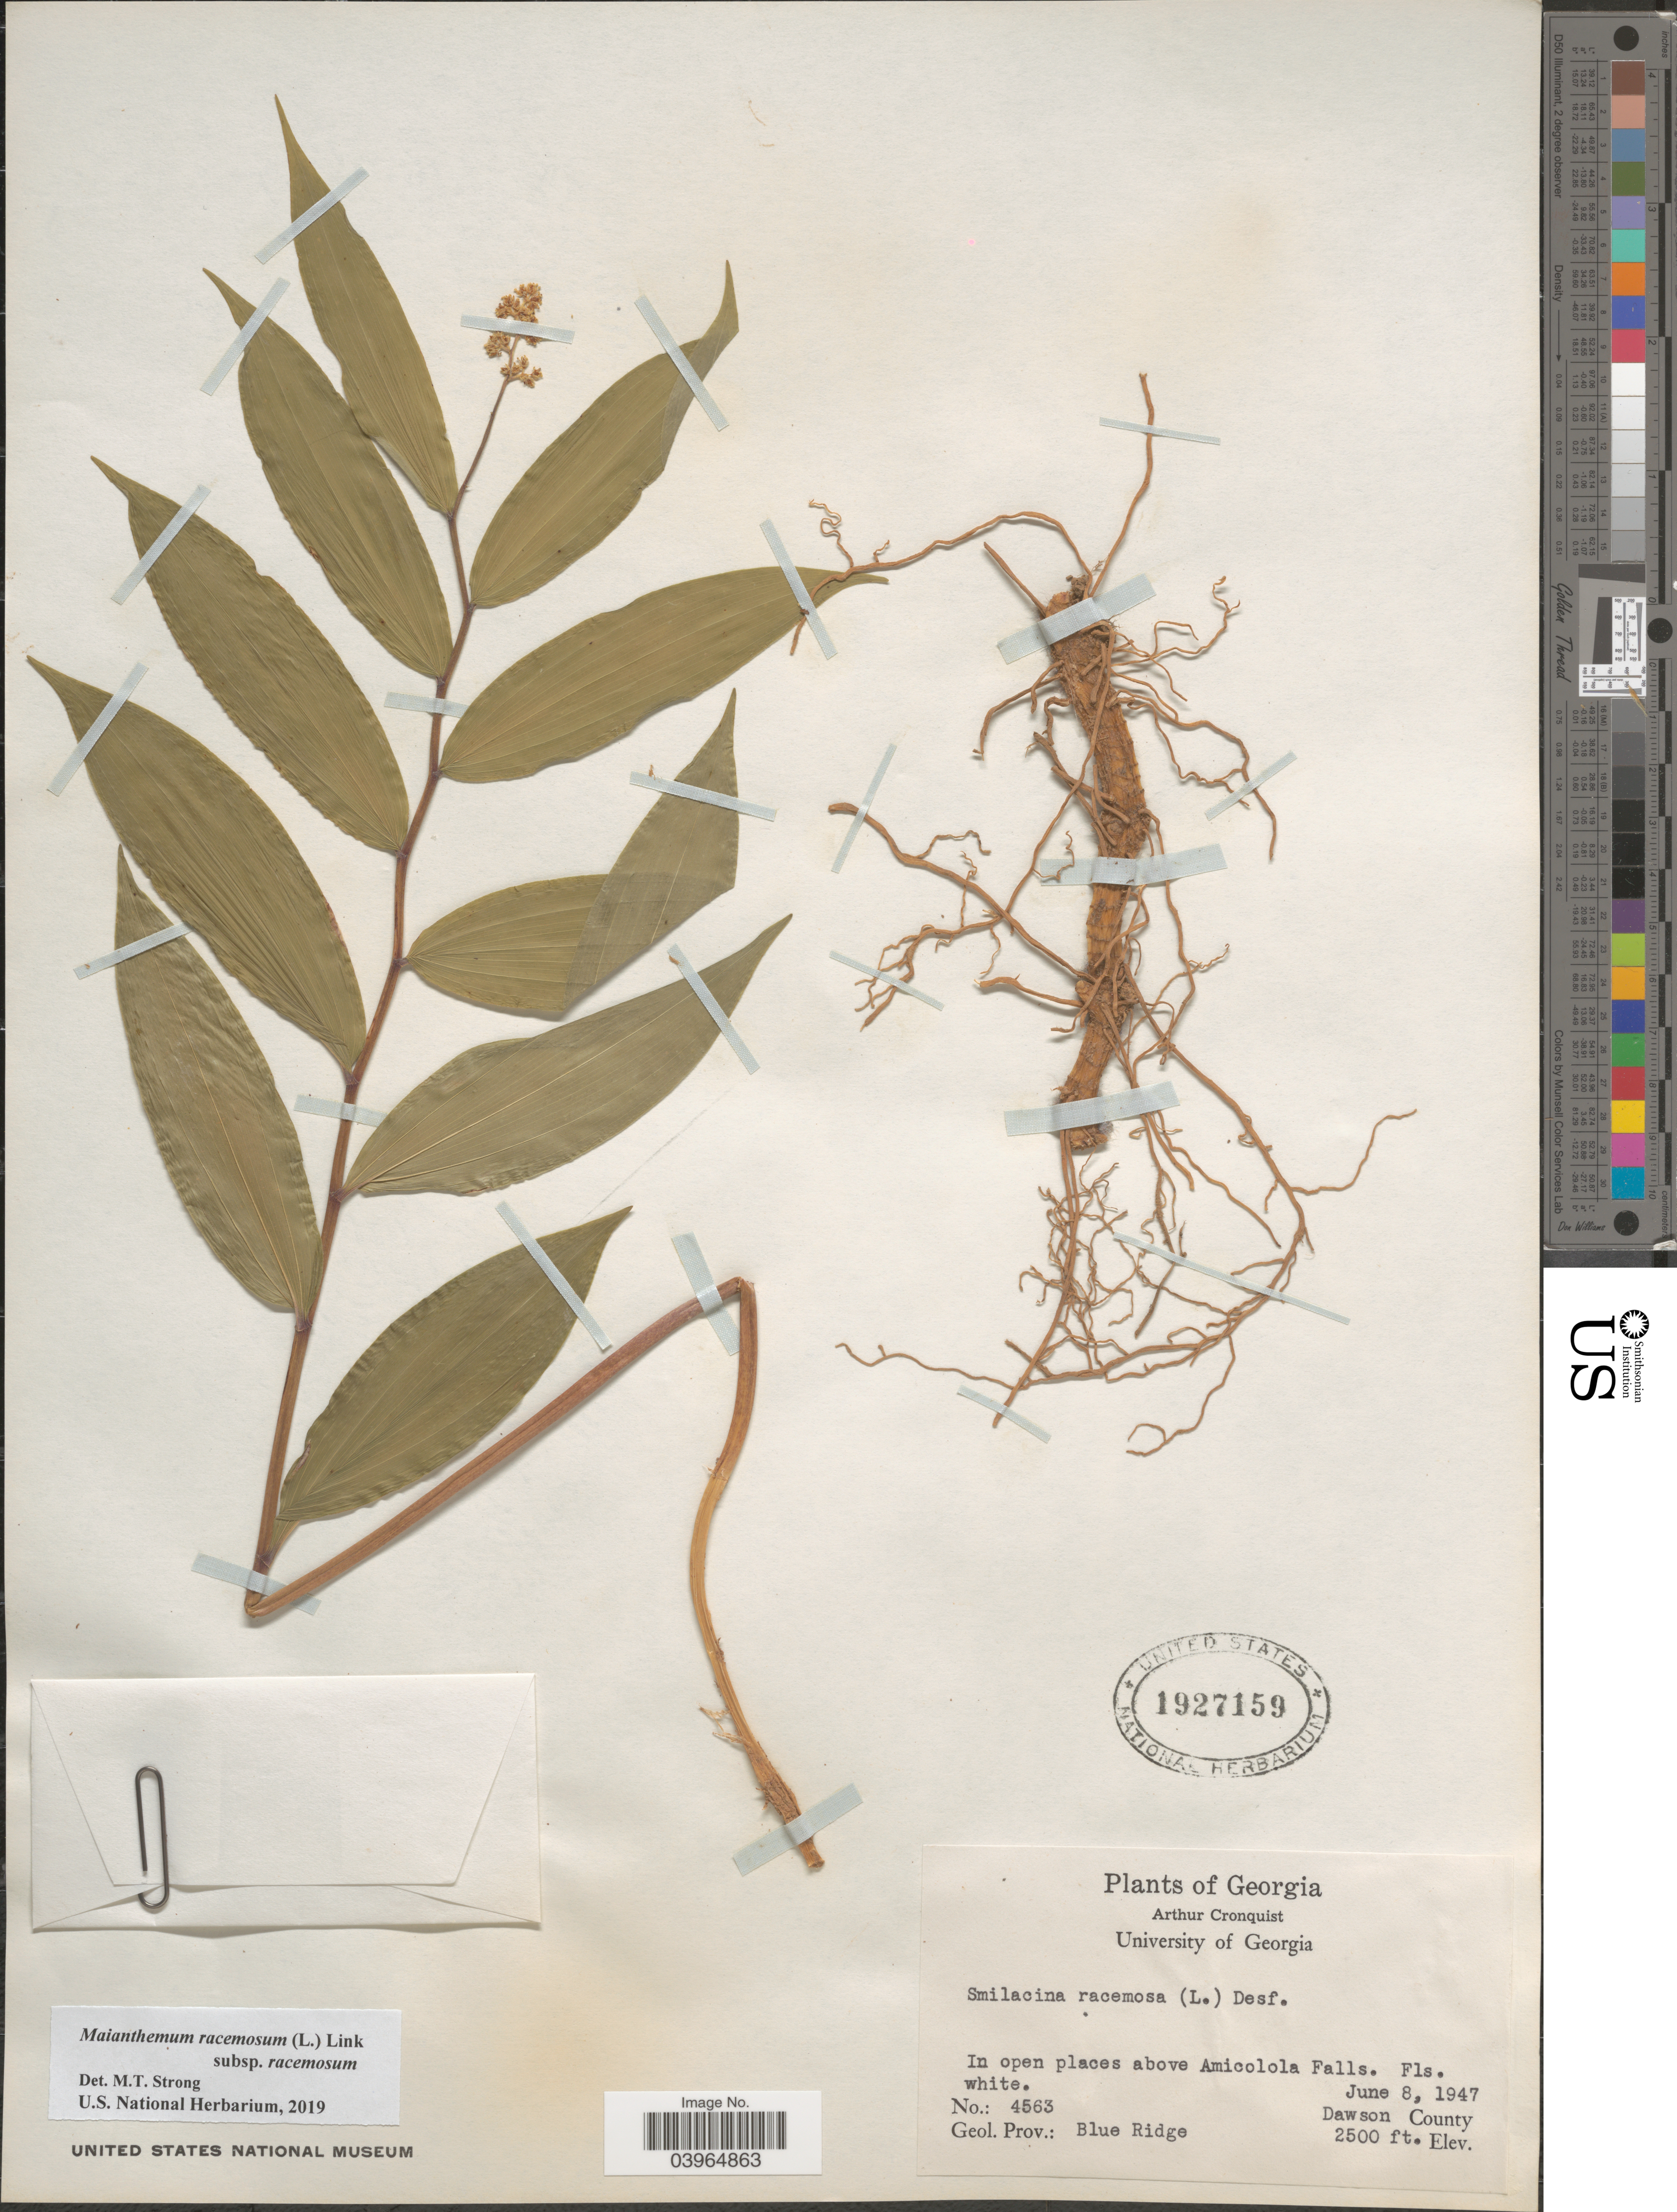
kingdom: Plantae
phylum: Tracheophyta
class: Liliopsida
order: Asparagales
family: Asparagaceae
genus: Maianthemum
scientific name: Maianthemum racemosum subsp. racemosum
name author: (L.) Link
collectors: A. J. Cronquist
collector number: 4563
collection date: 1947-06-08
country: United States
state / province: Georgia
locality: Above Amicolola Falls. Dawson County. Geol. Prov.: Blue Ridge.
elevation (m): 762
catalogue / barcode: US 1927159